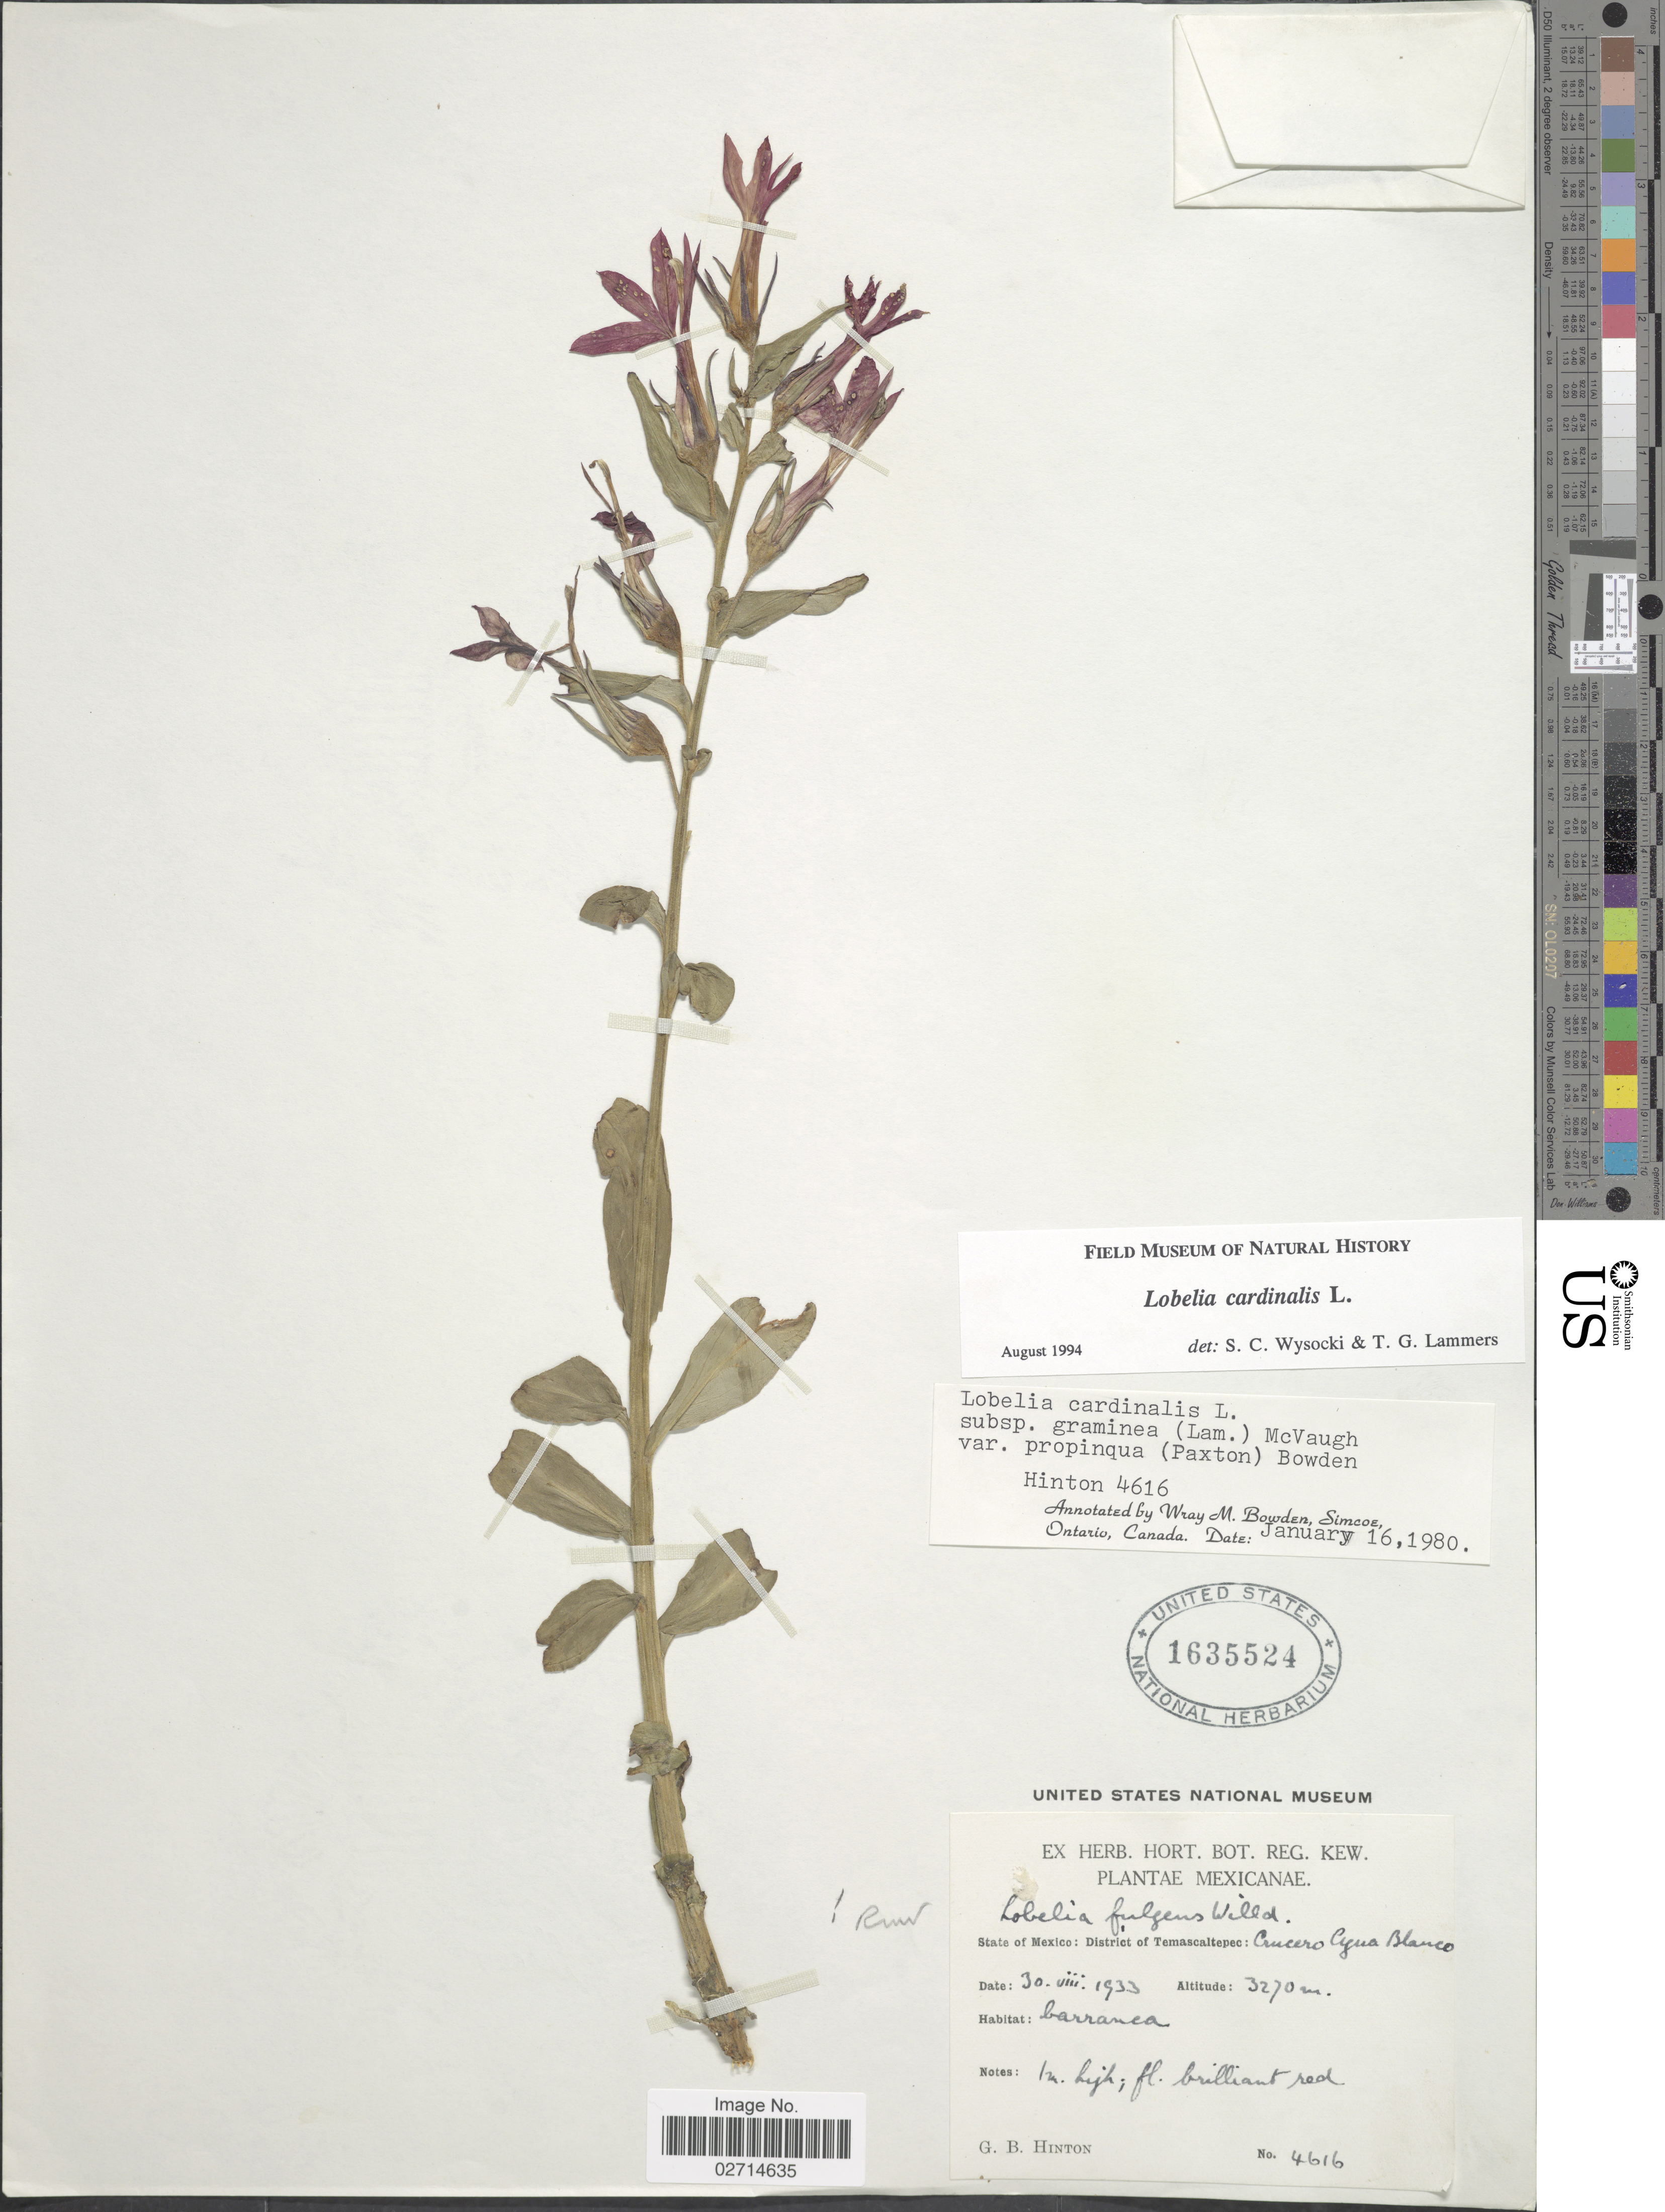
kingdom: Plantae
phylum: Tracheophyta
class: Magnoliopsida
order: Asterales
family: Campanulaceae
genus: Lobelia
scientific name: Lobelia cardinalis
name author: L.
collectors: G. B. Hinton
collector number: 4616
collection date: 1933-08-30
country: Mexico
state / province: México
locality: District of Temascaltepec: Crucero Agua Blanco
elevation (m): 3270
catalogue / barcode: US 1635524